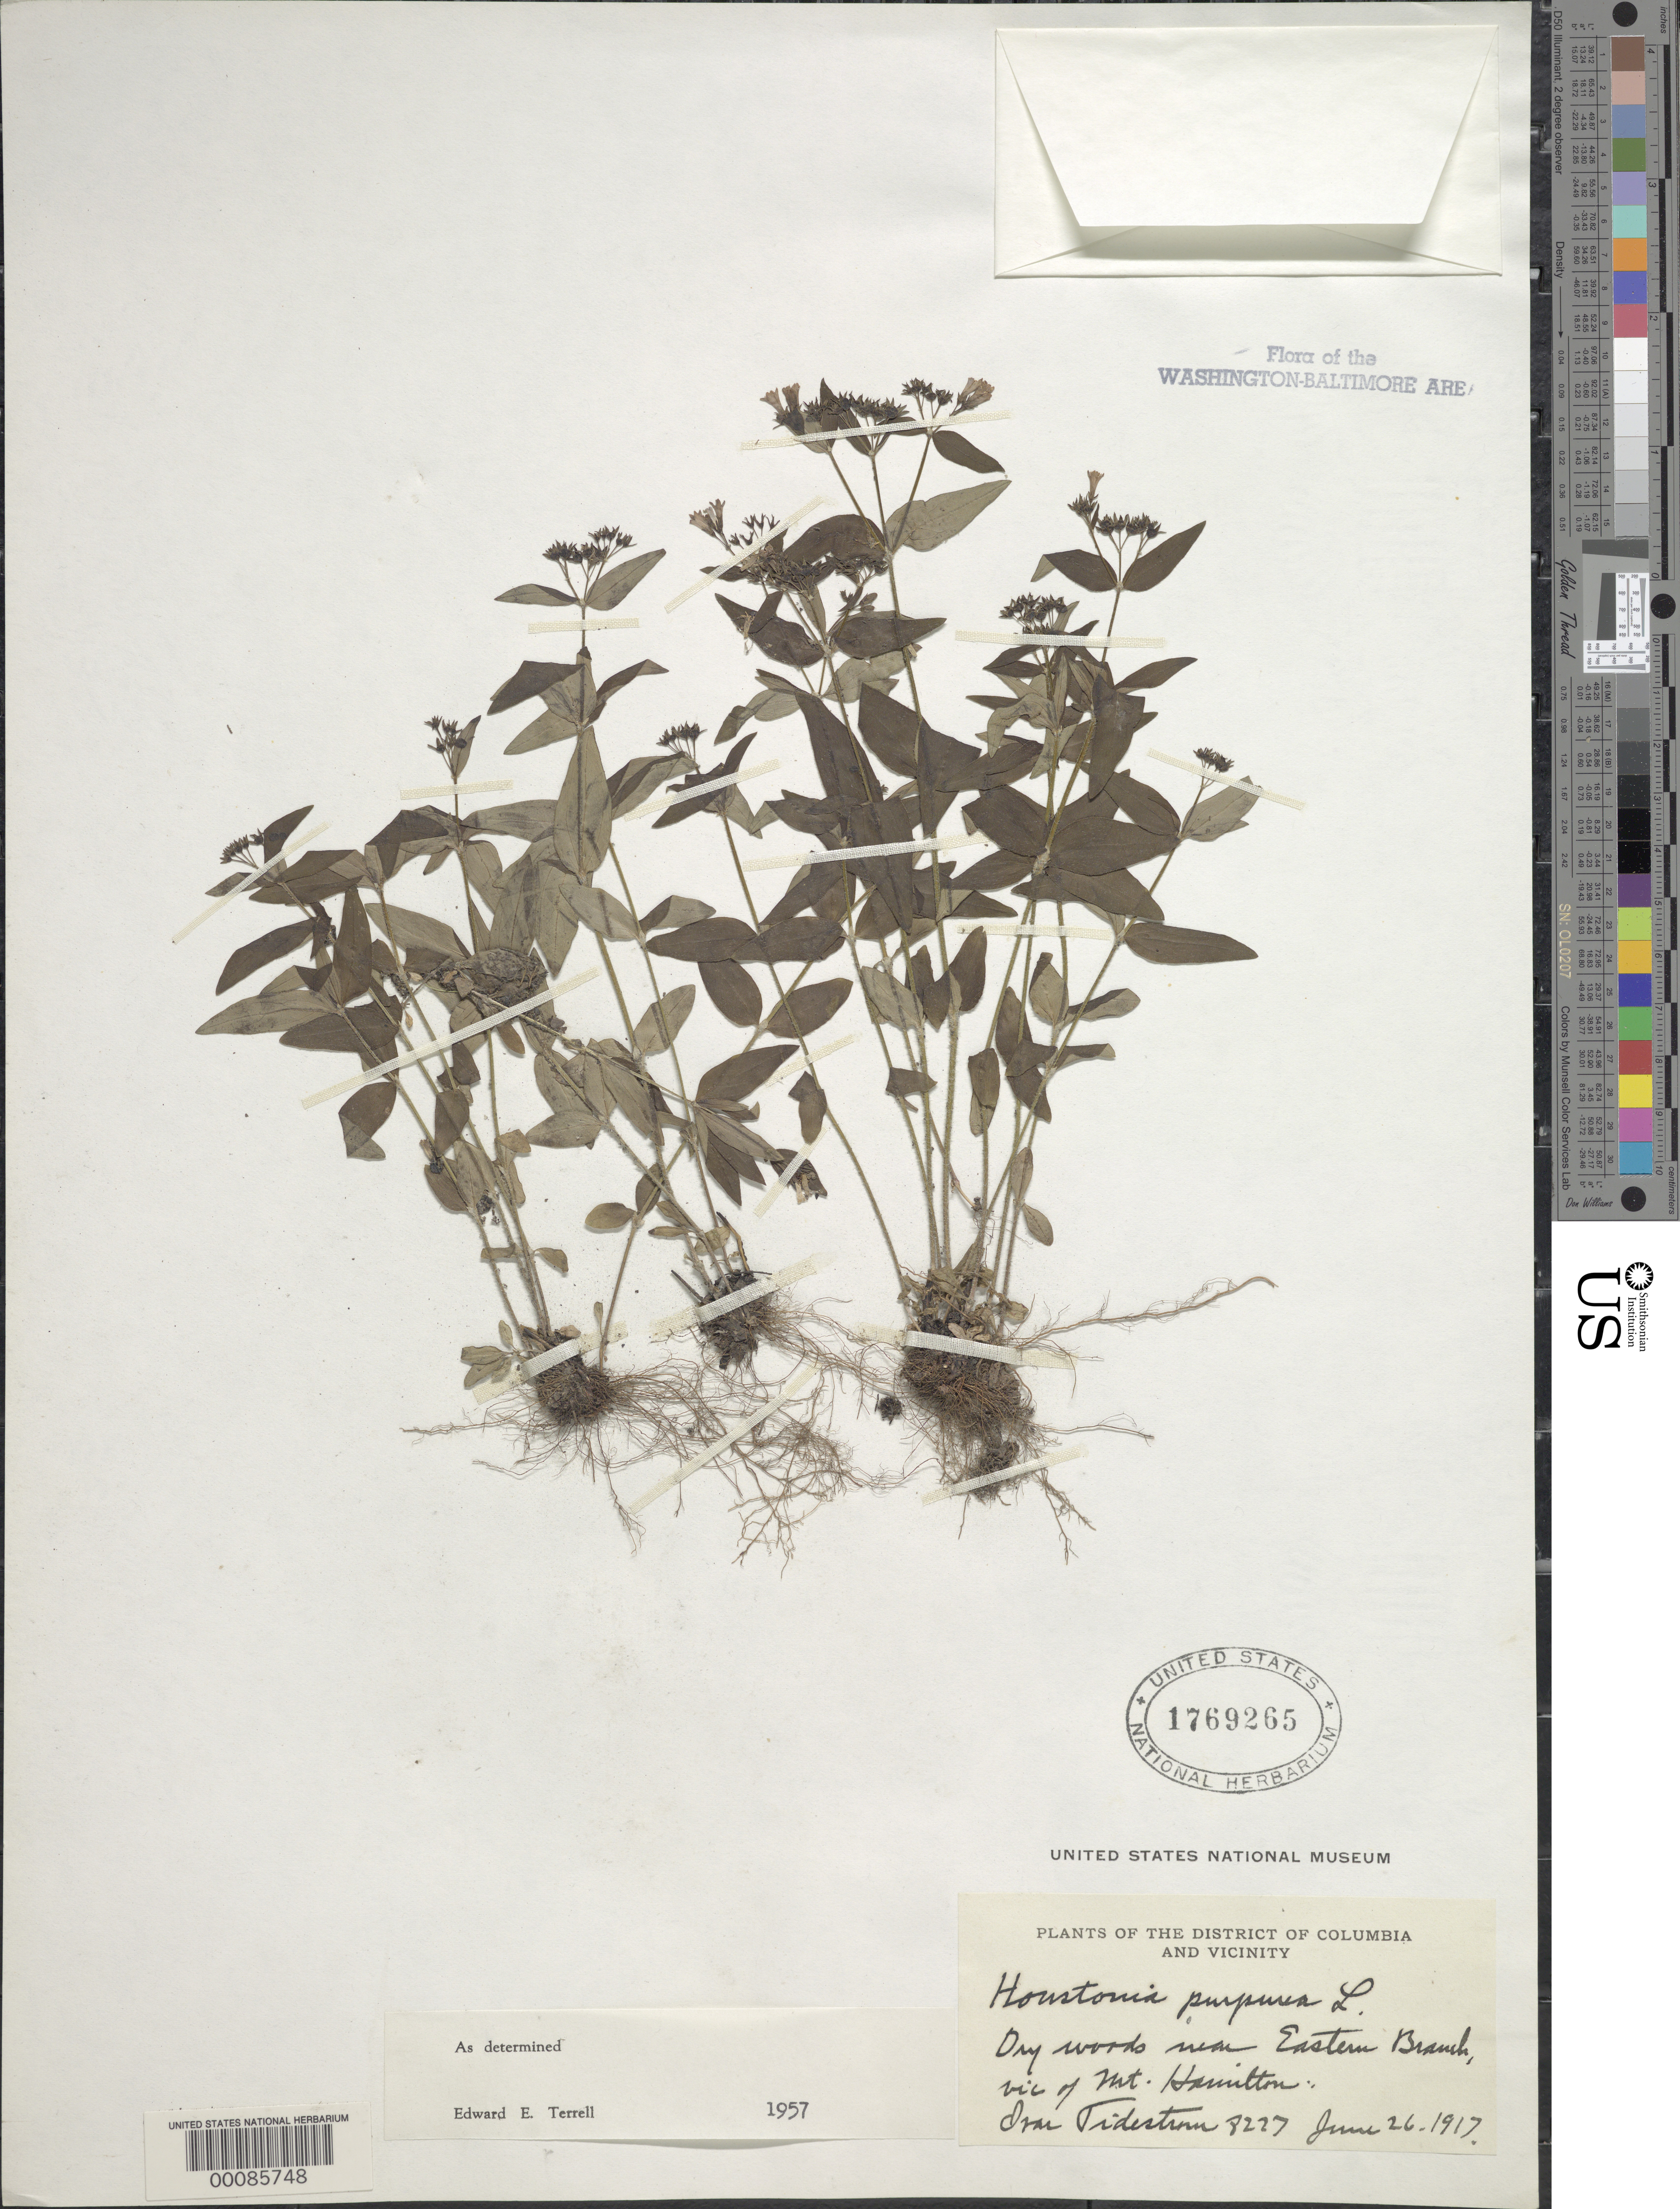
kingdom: Plantae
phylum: Tracheophyta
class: Magnoliopsida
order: Gentianales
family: Rubiaceae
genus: Houstonia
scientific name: Houstonia purpurea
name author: L.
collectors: I. F. Tidestrom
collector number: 8227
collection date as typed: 26 Jun 1917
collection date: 1917-06-26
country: United States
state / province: District of Columbia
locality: Near Eastern Branch, near Mt. Hamilton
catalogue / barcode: US 1769265